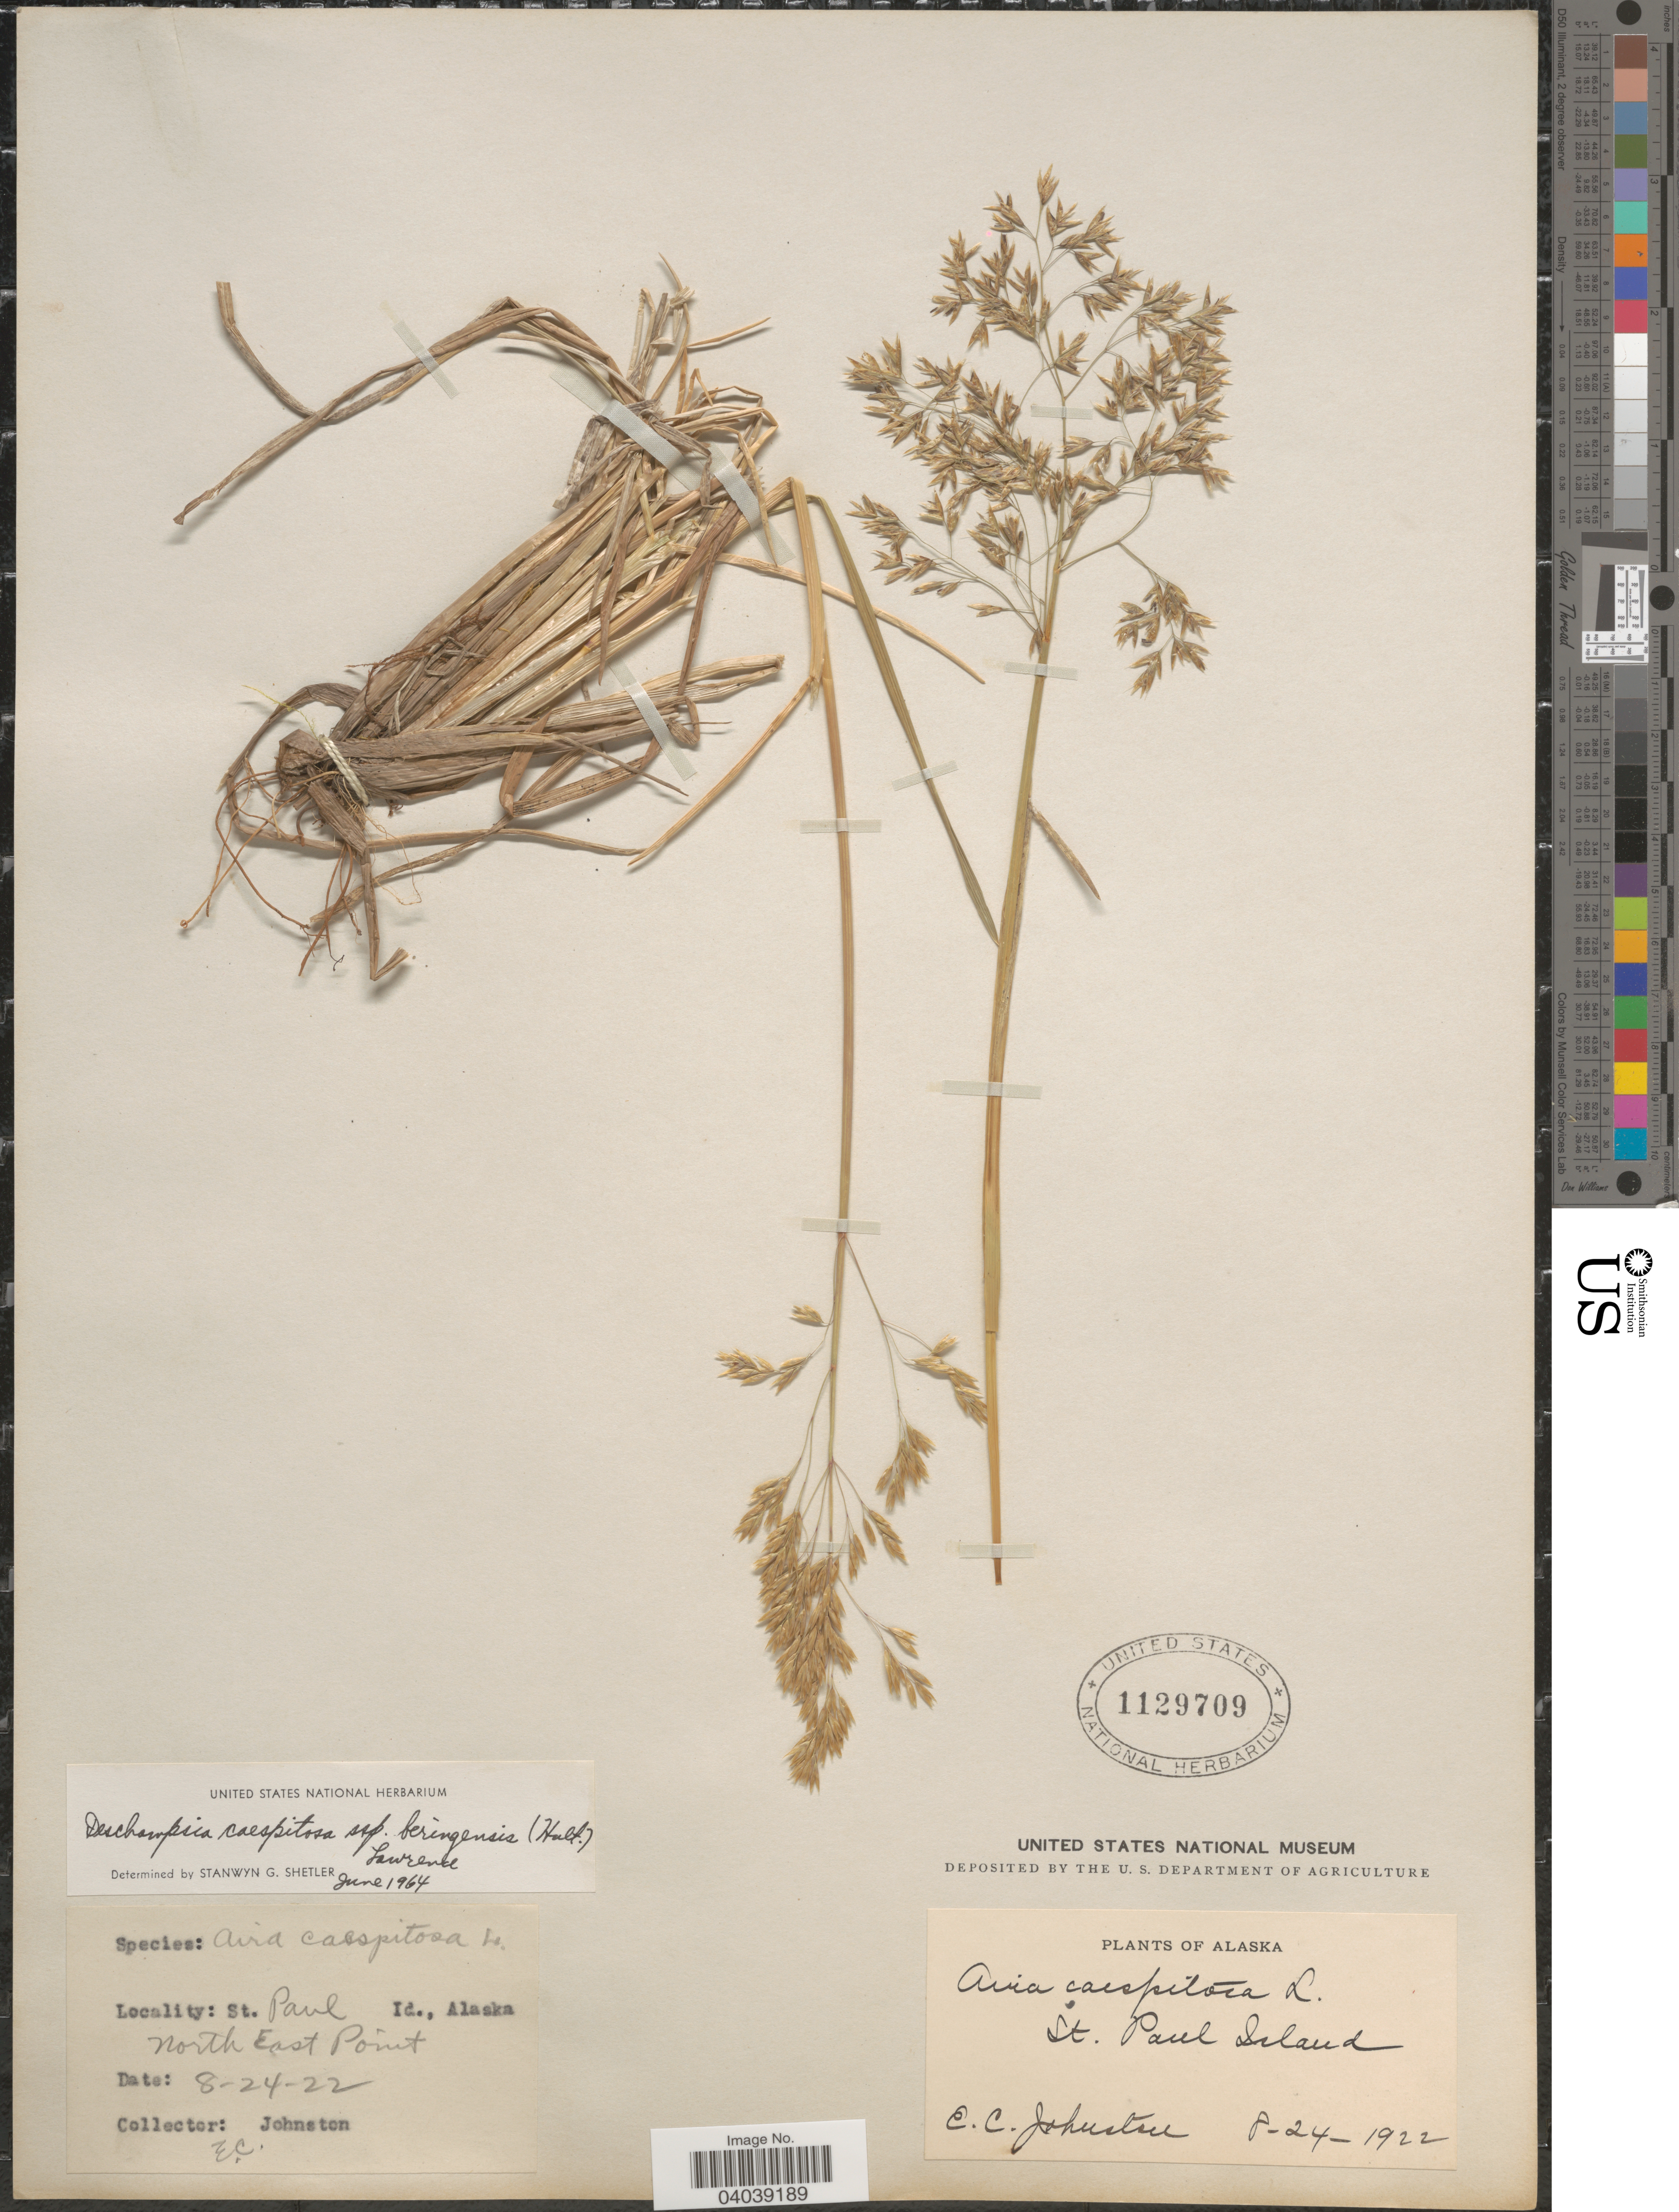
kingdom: Plantae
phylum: Tracheophyta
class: Liliopsida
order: Poales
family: Poaceae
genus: Deschampsia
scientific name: Deschampsia cespitosa subsp. beringensis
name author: (Hultén) Lawrence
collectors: E. C. Johnston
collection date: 1922-08-24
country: United States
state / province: Alaska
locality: St. Paul Island. North East Point.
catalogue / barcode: US 1129709